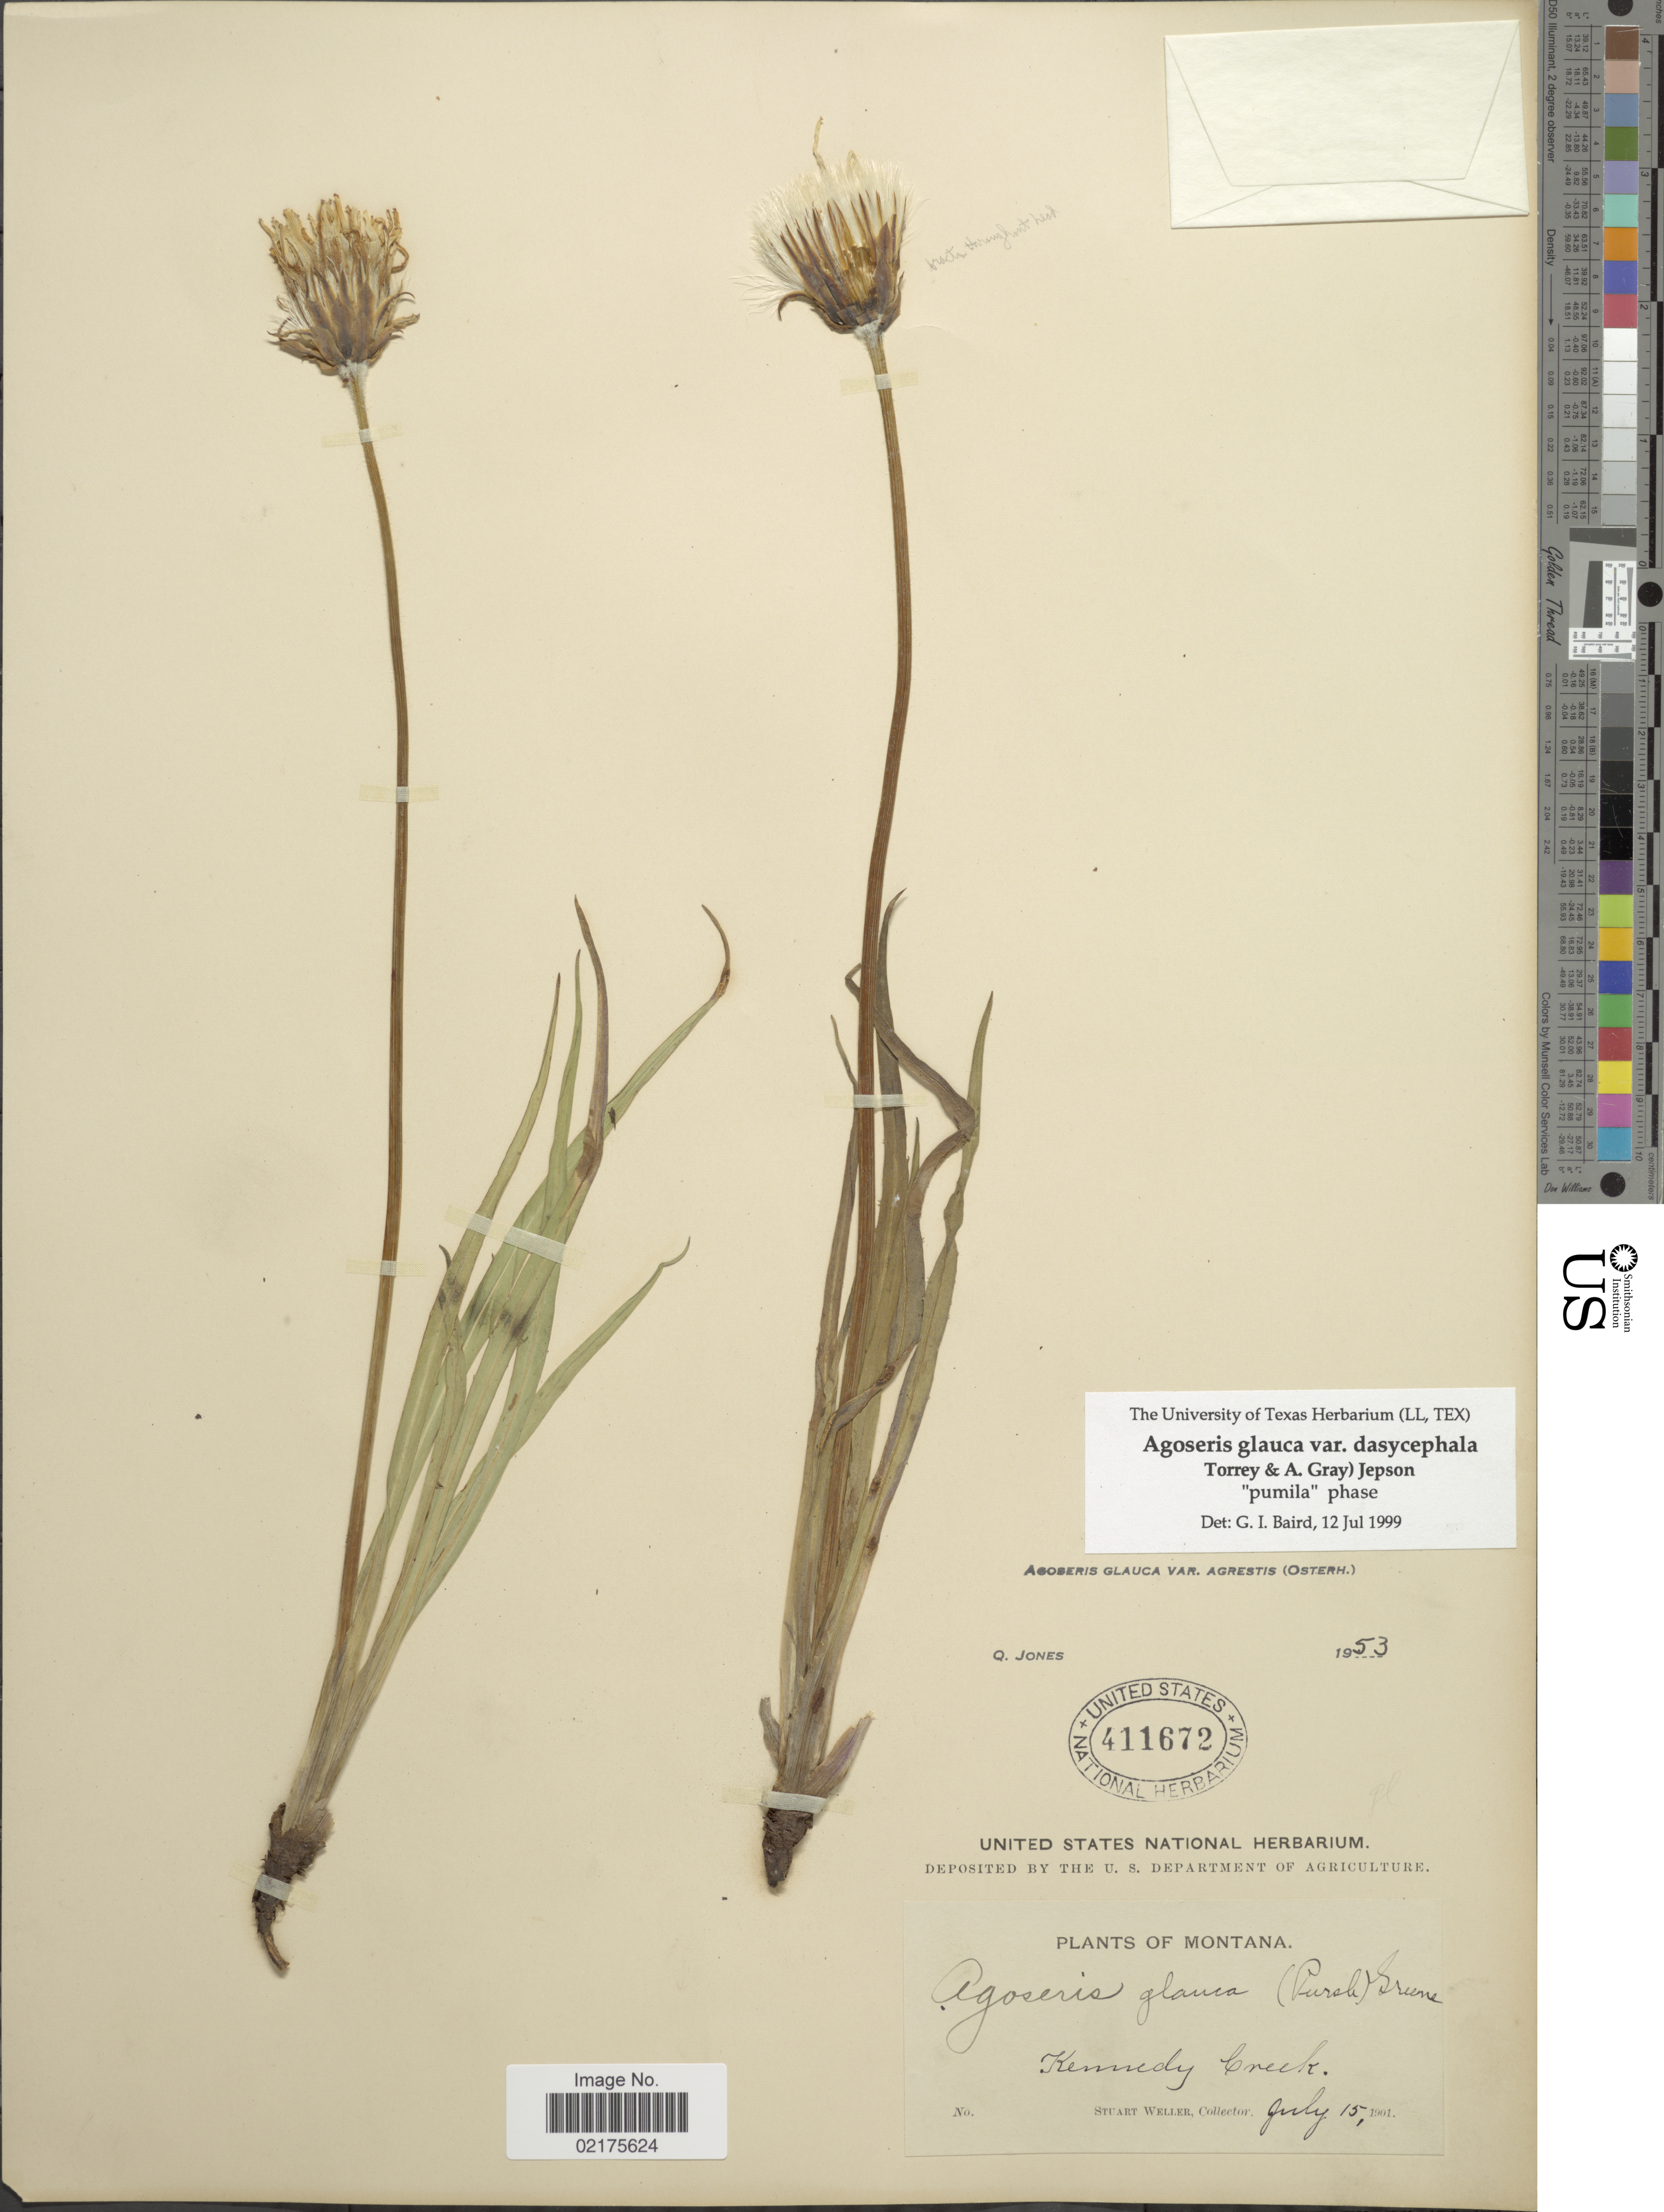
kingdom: Plantae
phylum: Tracheophyta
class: Magnoliopsida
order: Asterales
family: Asteraceae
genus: Agoseris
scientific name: Agoseris glauca var. dasycephala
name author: (Torr. & A. Gray) Jeps.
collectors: S. Weller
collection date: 1901-07-15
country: United States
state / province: Montana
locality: Kennedy Creek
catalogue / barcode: US 411672